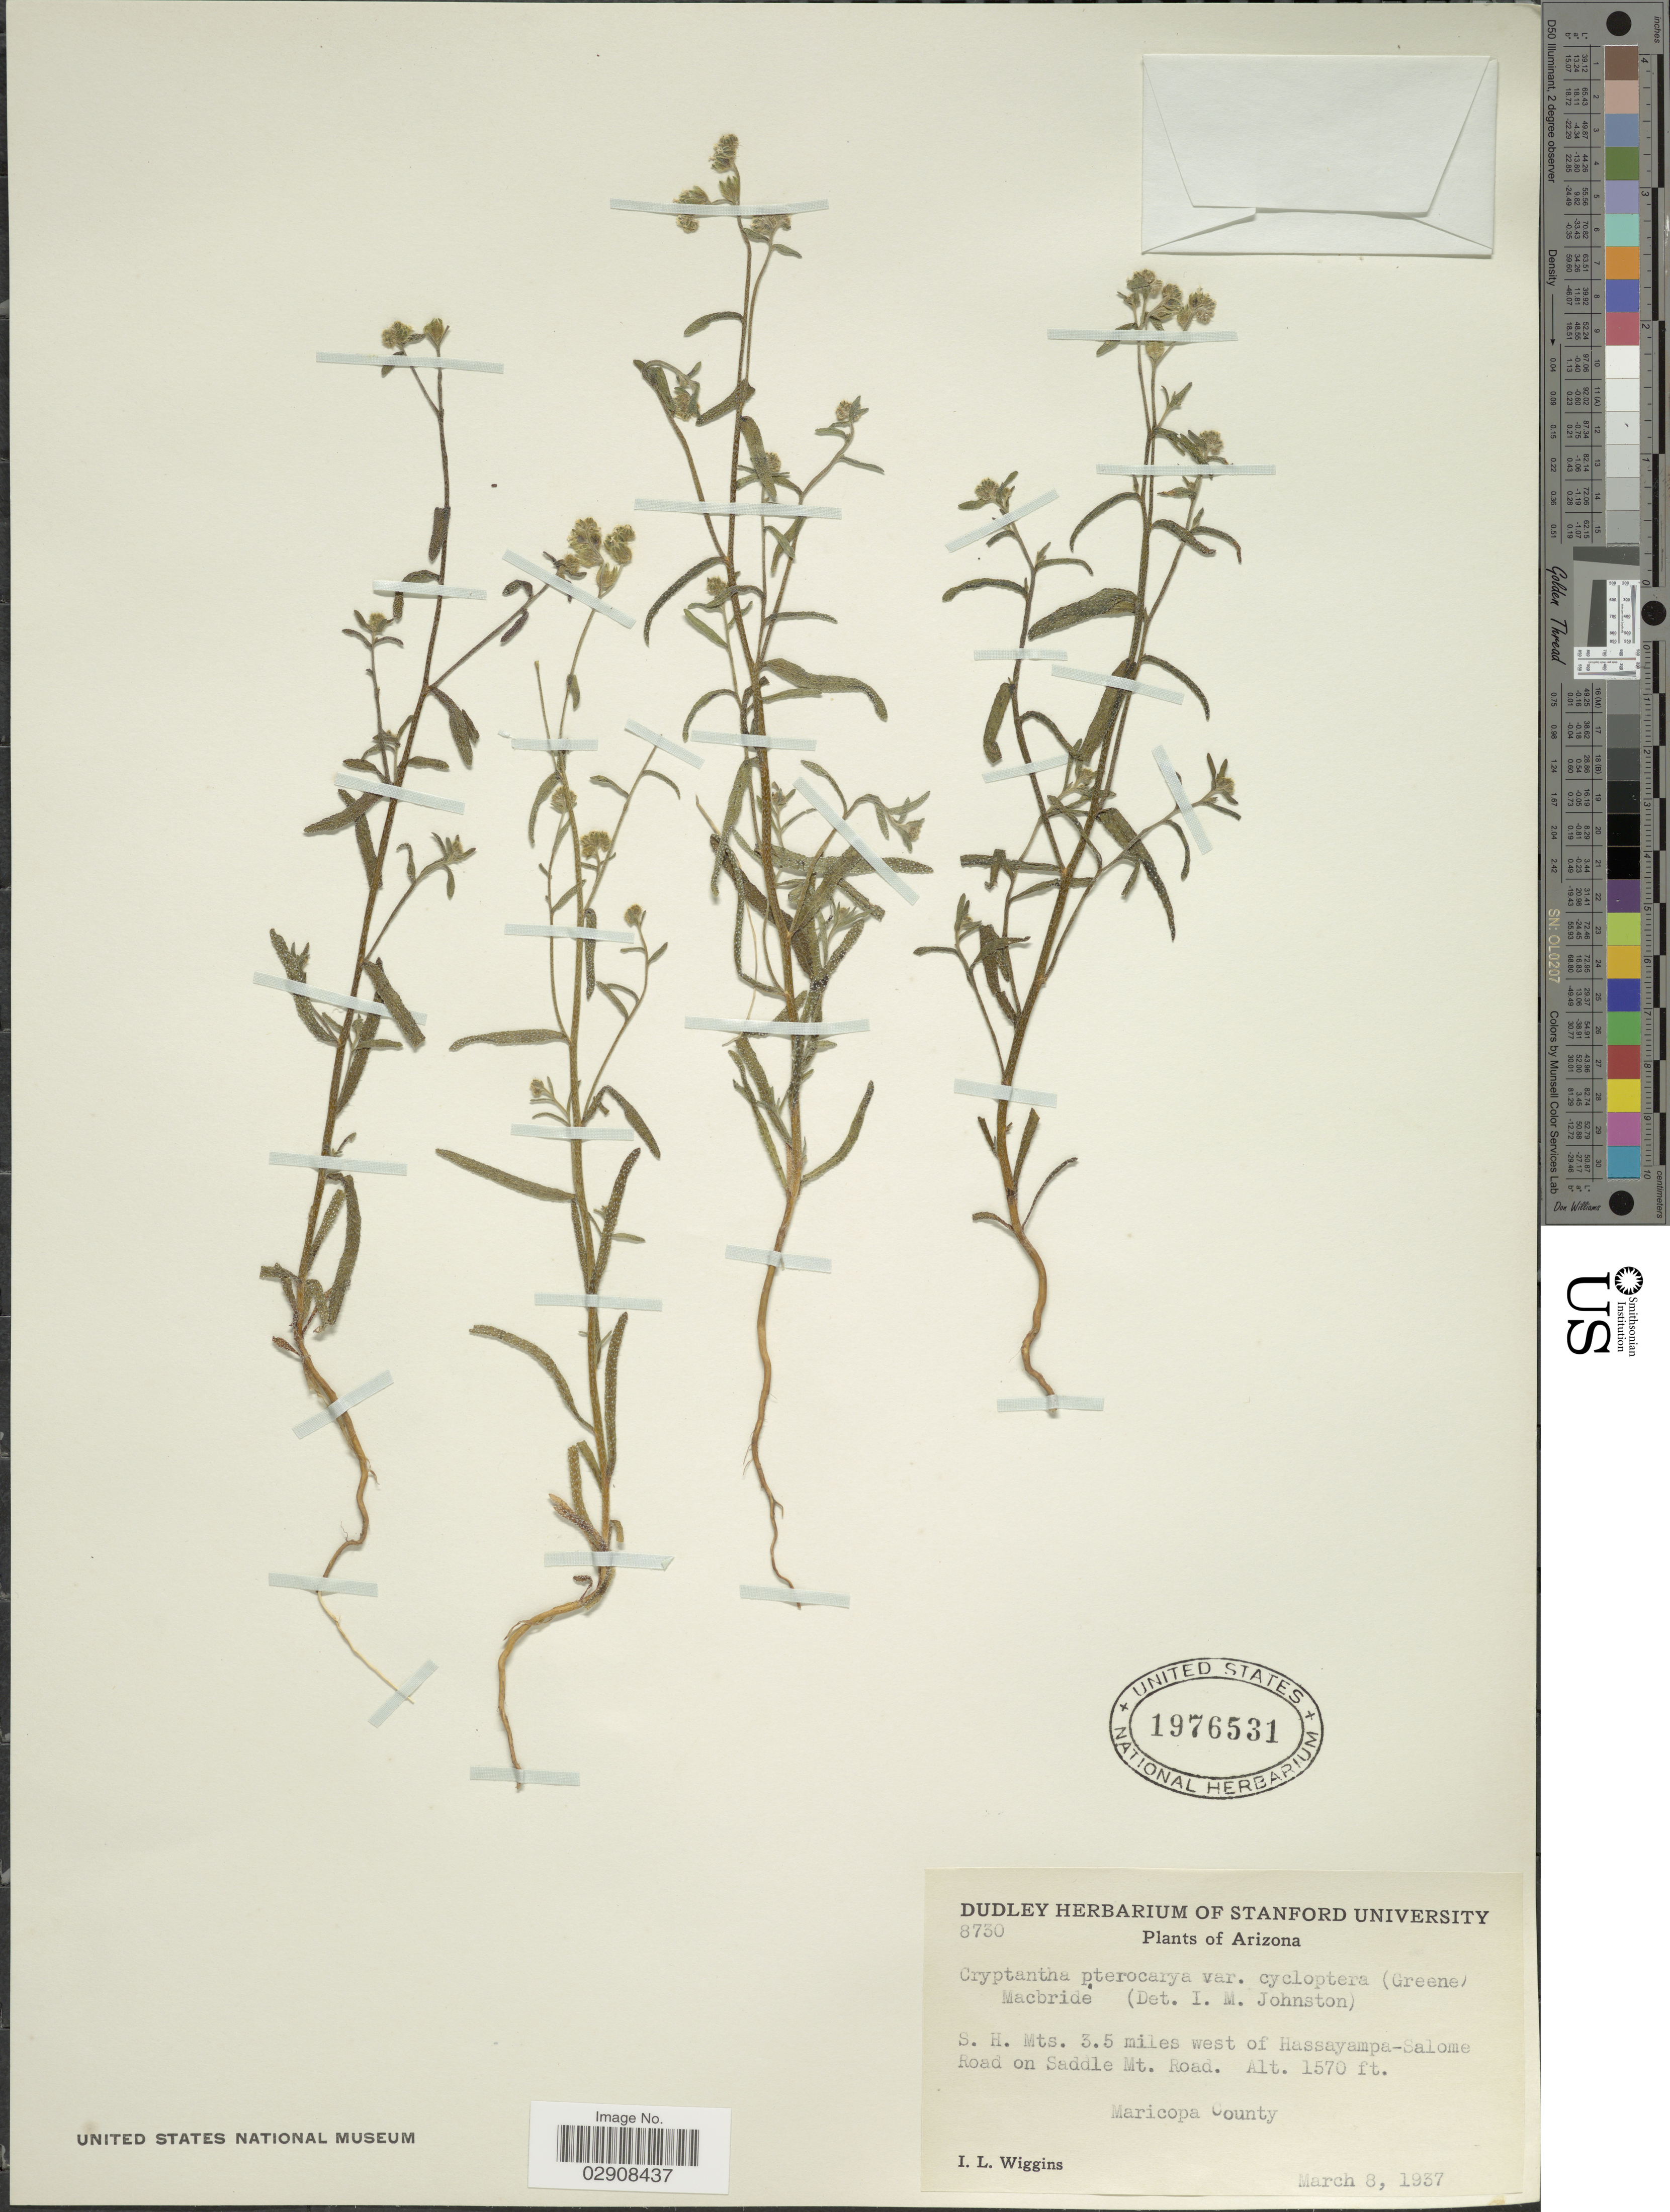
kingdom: Plantae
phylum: Tracheophyta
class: Magnoliopsida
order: Boraginales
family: Boraginaceae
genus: Cryptantha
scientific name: Cryptantha pterocarya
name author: (Torr.) Greene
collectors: I. L. Wiggins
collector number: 8730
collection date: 1937-03-08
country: United States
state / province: Arizona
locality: S.H. Mts. 3.5 miles west of Hassayampa-Salome Road on Saddle Mt. Road. Maricopa County.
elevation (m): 479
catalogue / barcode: US 1976531